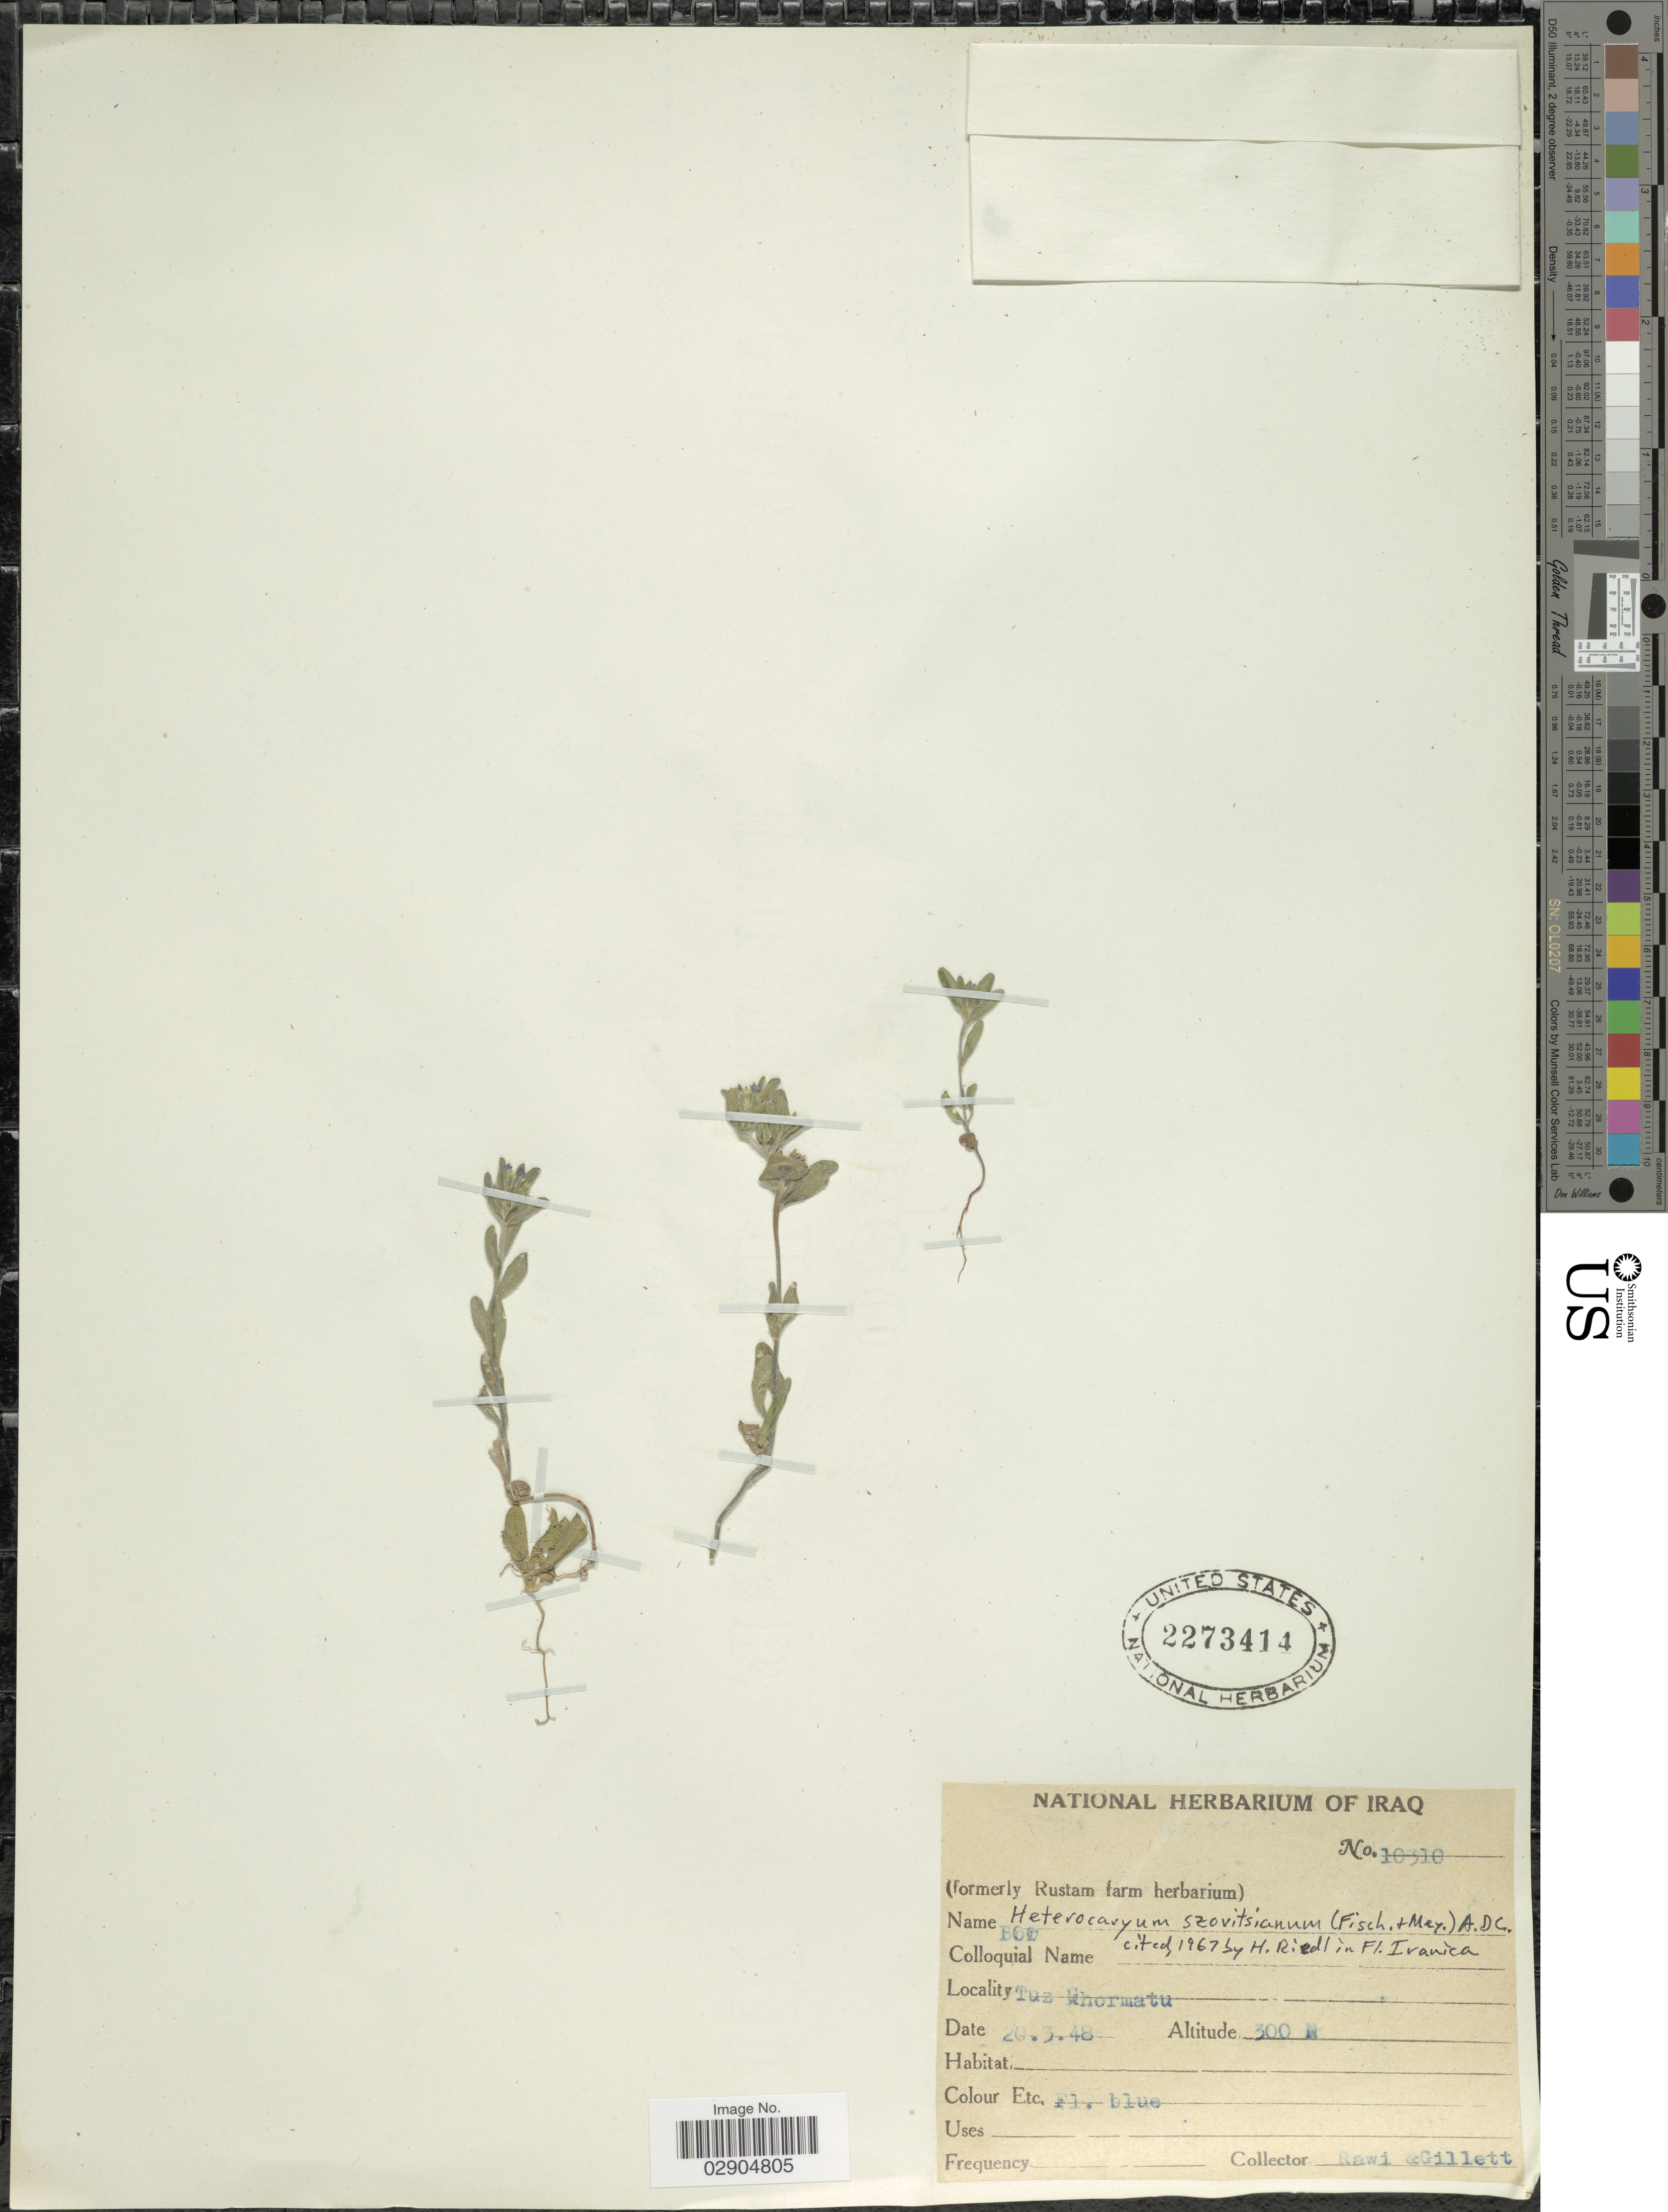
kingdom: Plantae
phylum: Tracheophyta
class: Magnoliopsida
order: Boraginales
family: Boraginaceae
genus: Heterocaryum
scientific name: Heterocaryum szovitsianum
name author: (Fisch. & C.A. Mey.) A. DC.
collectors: -. Rawi & Gillett, --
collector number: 10310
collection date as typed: Transcribed d/m/y: 20/3/48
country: Iraq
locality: Tuz Khormatu.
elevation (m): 300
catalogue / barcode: US 2273414